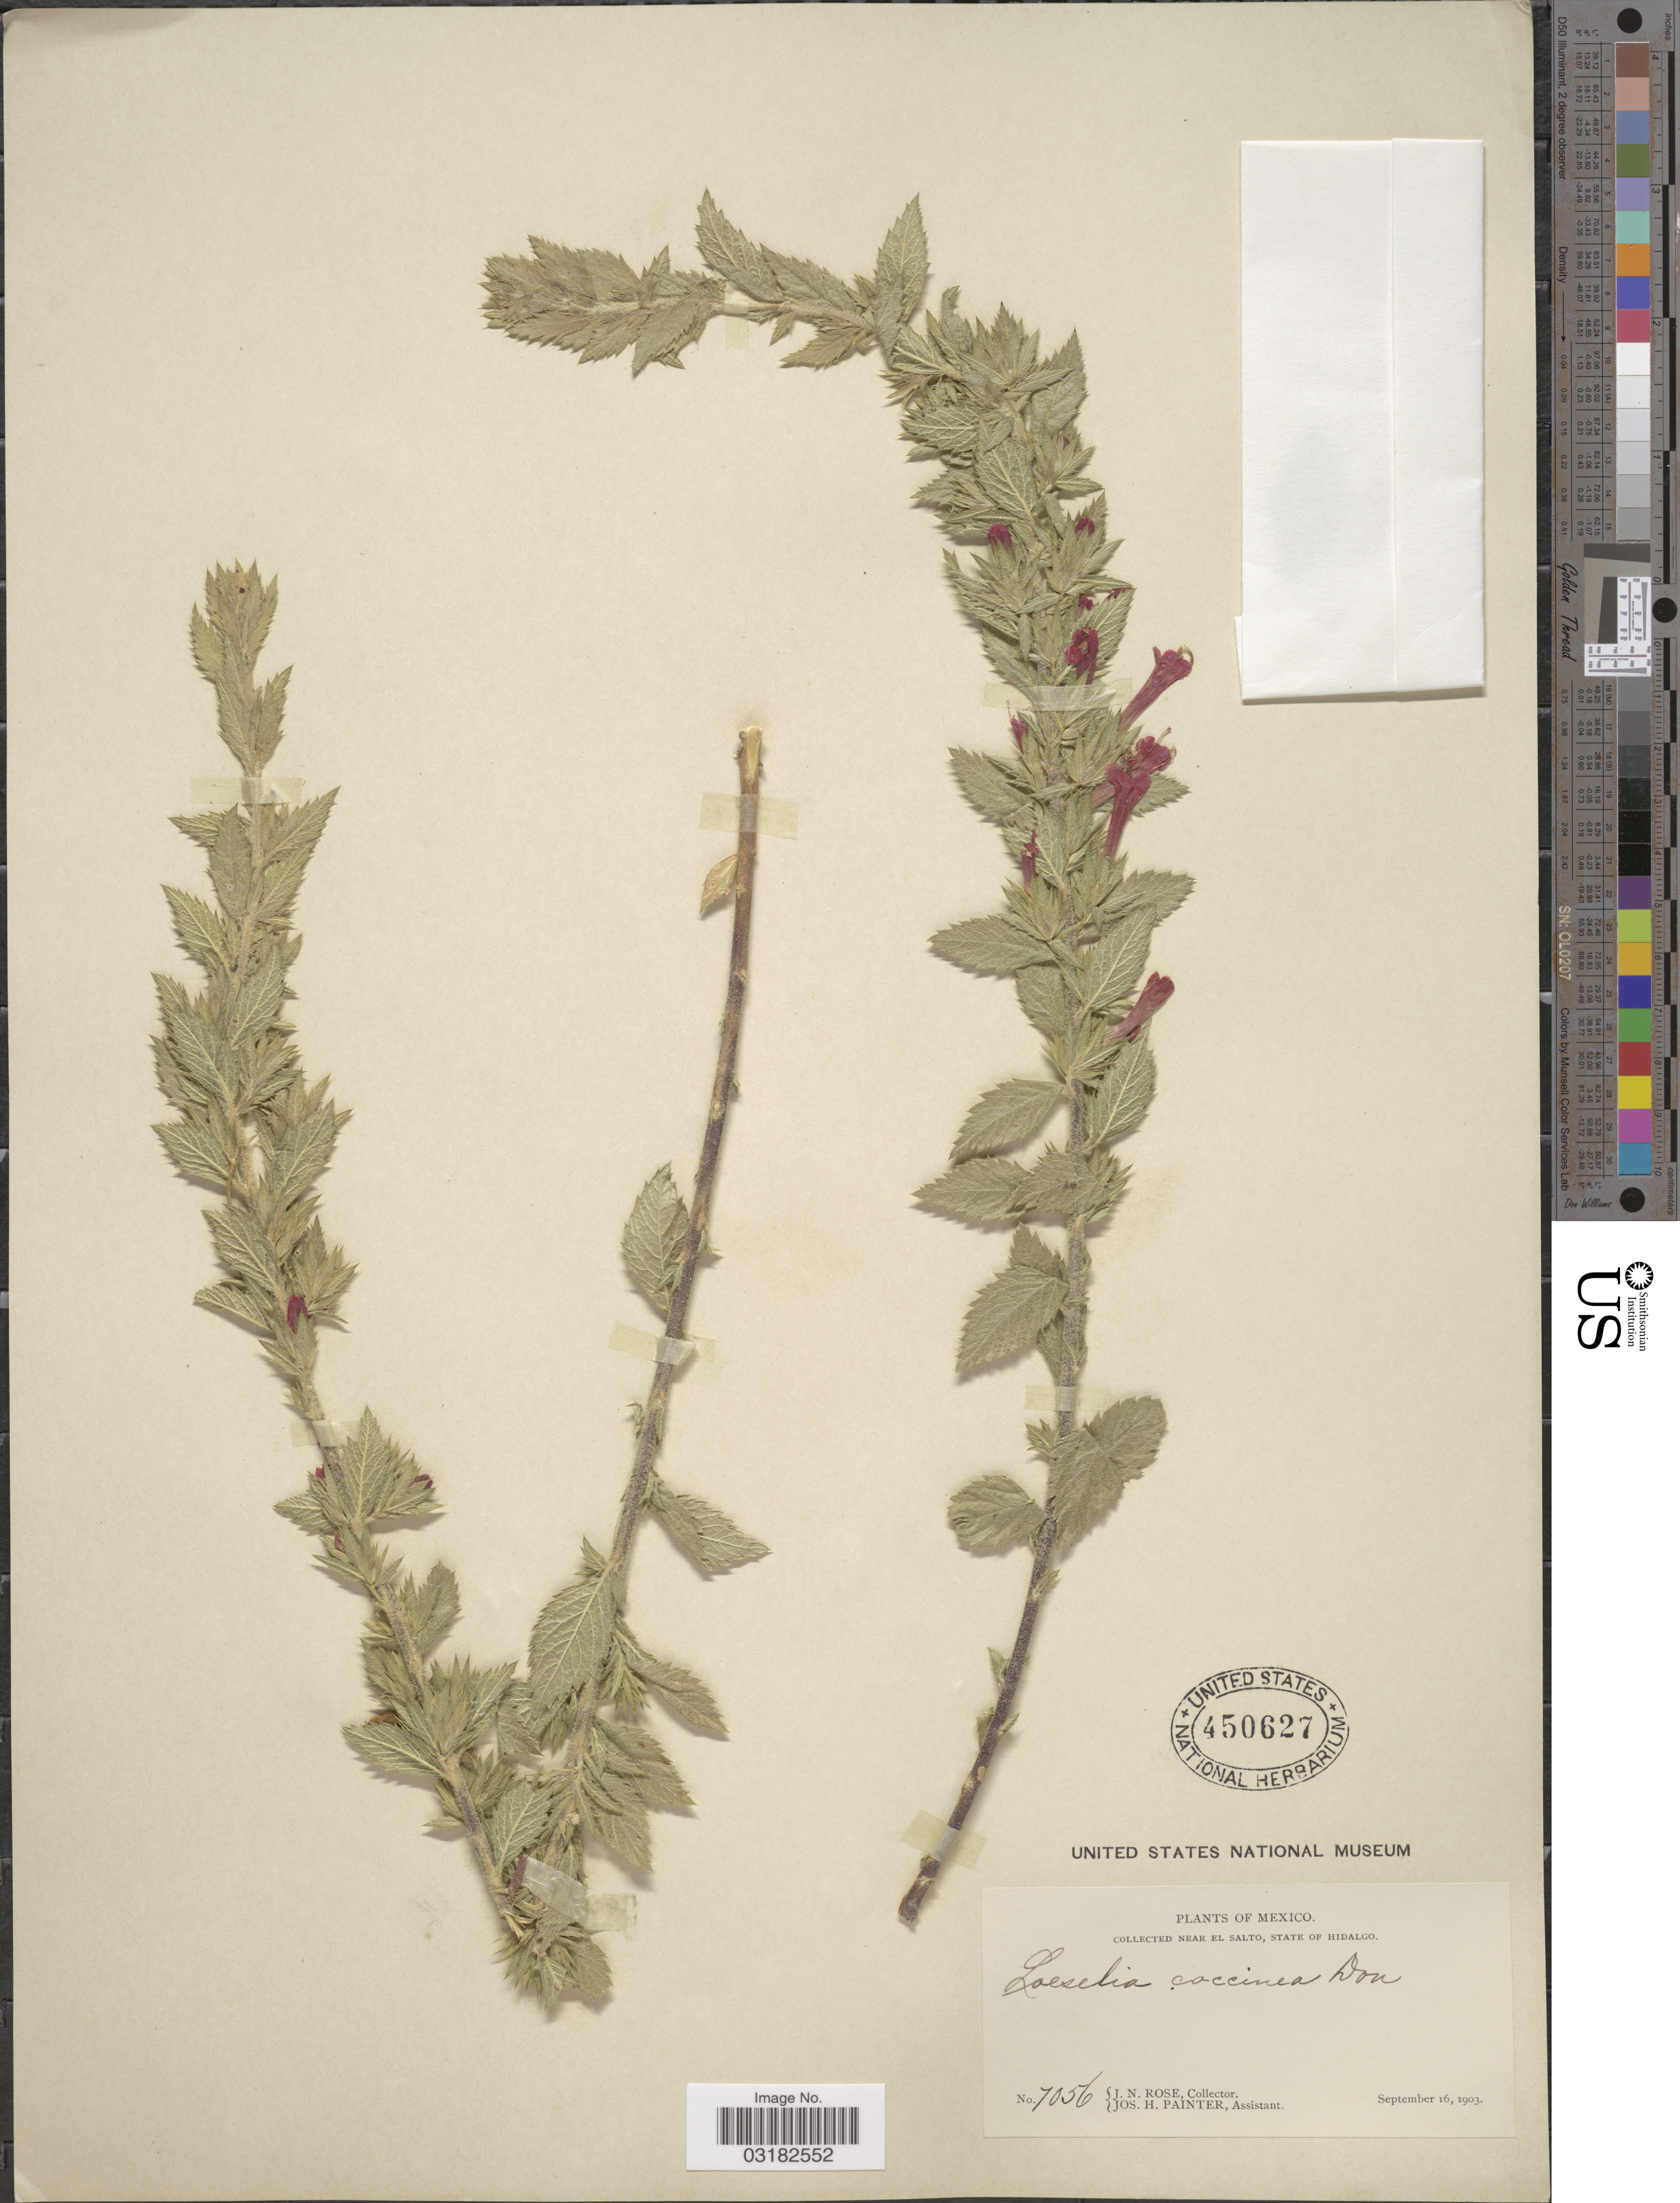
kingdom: Plantae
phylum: Tracheophyta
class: Magnoliopsida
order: Ericales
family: Polemoniaceae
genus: Loeselia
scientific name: Loeselia mexicana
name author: (Lam.) Brand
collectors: J. N. Rose & J. H. Painter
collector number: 7056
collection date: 1903-09-16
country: Mexico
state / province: Hidalgo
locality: Near El Salto.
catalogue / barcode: US 450627